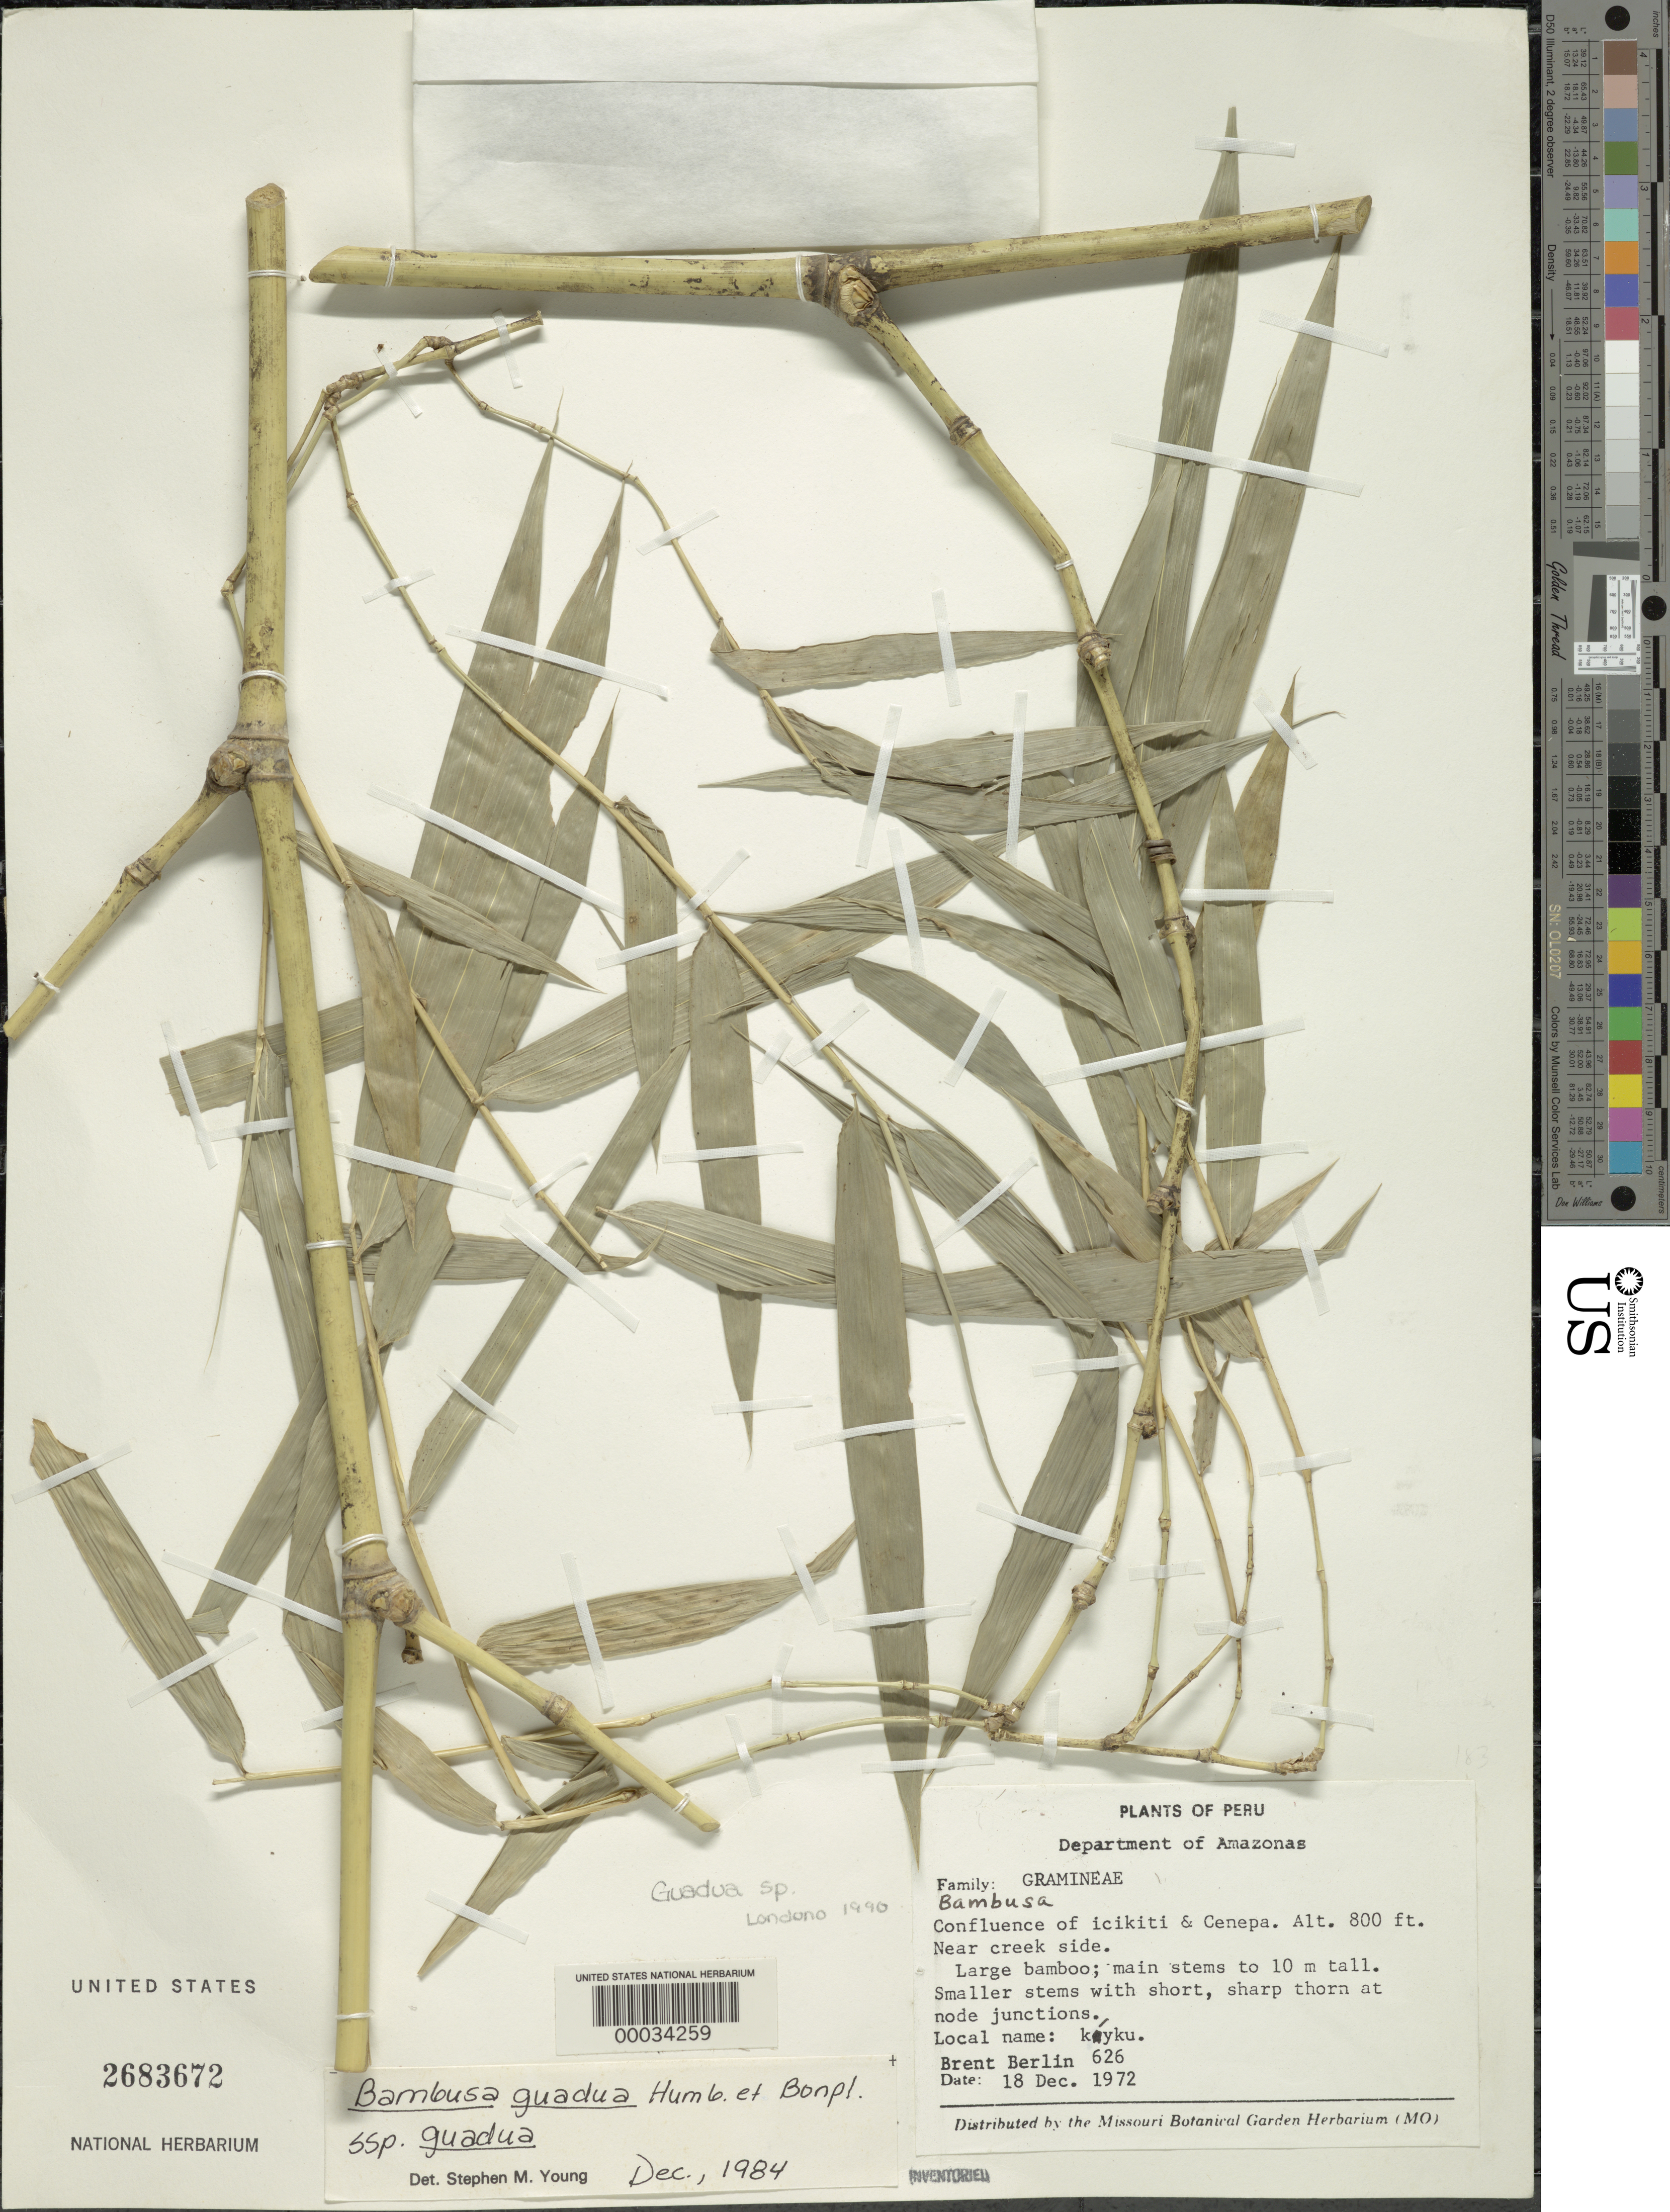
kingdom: Plantae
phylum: Tracheophyta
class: Liliopsida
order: Poales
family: Poaceae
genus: Guadua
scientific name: Guadua sp.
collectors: B. Berlin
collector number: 626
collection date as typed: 18 Dec 1972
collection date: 1972-12-18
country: Peru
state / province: Amazonas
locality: Confluence of Icikiti and Cenepa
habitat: Near creek side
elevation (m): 244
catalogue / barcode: US 2683672